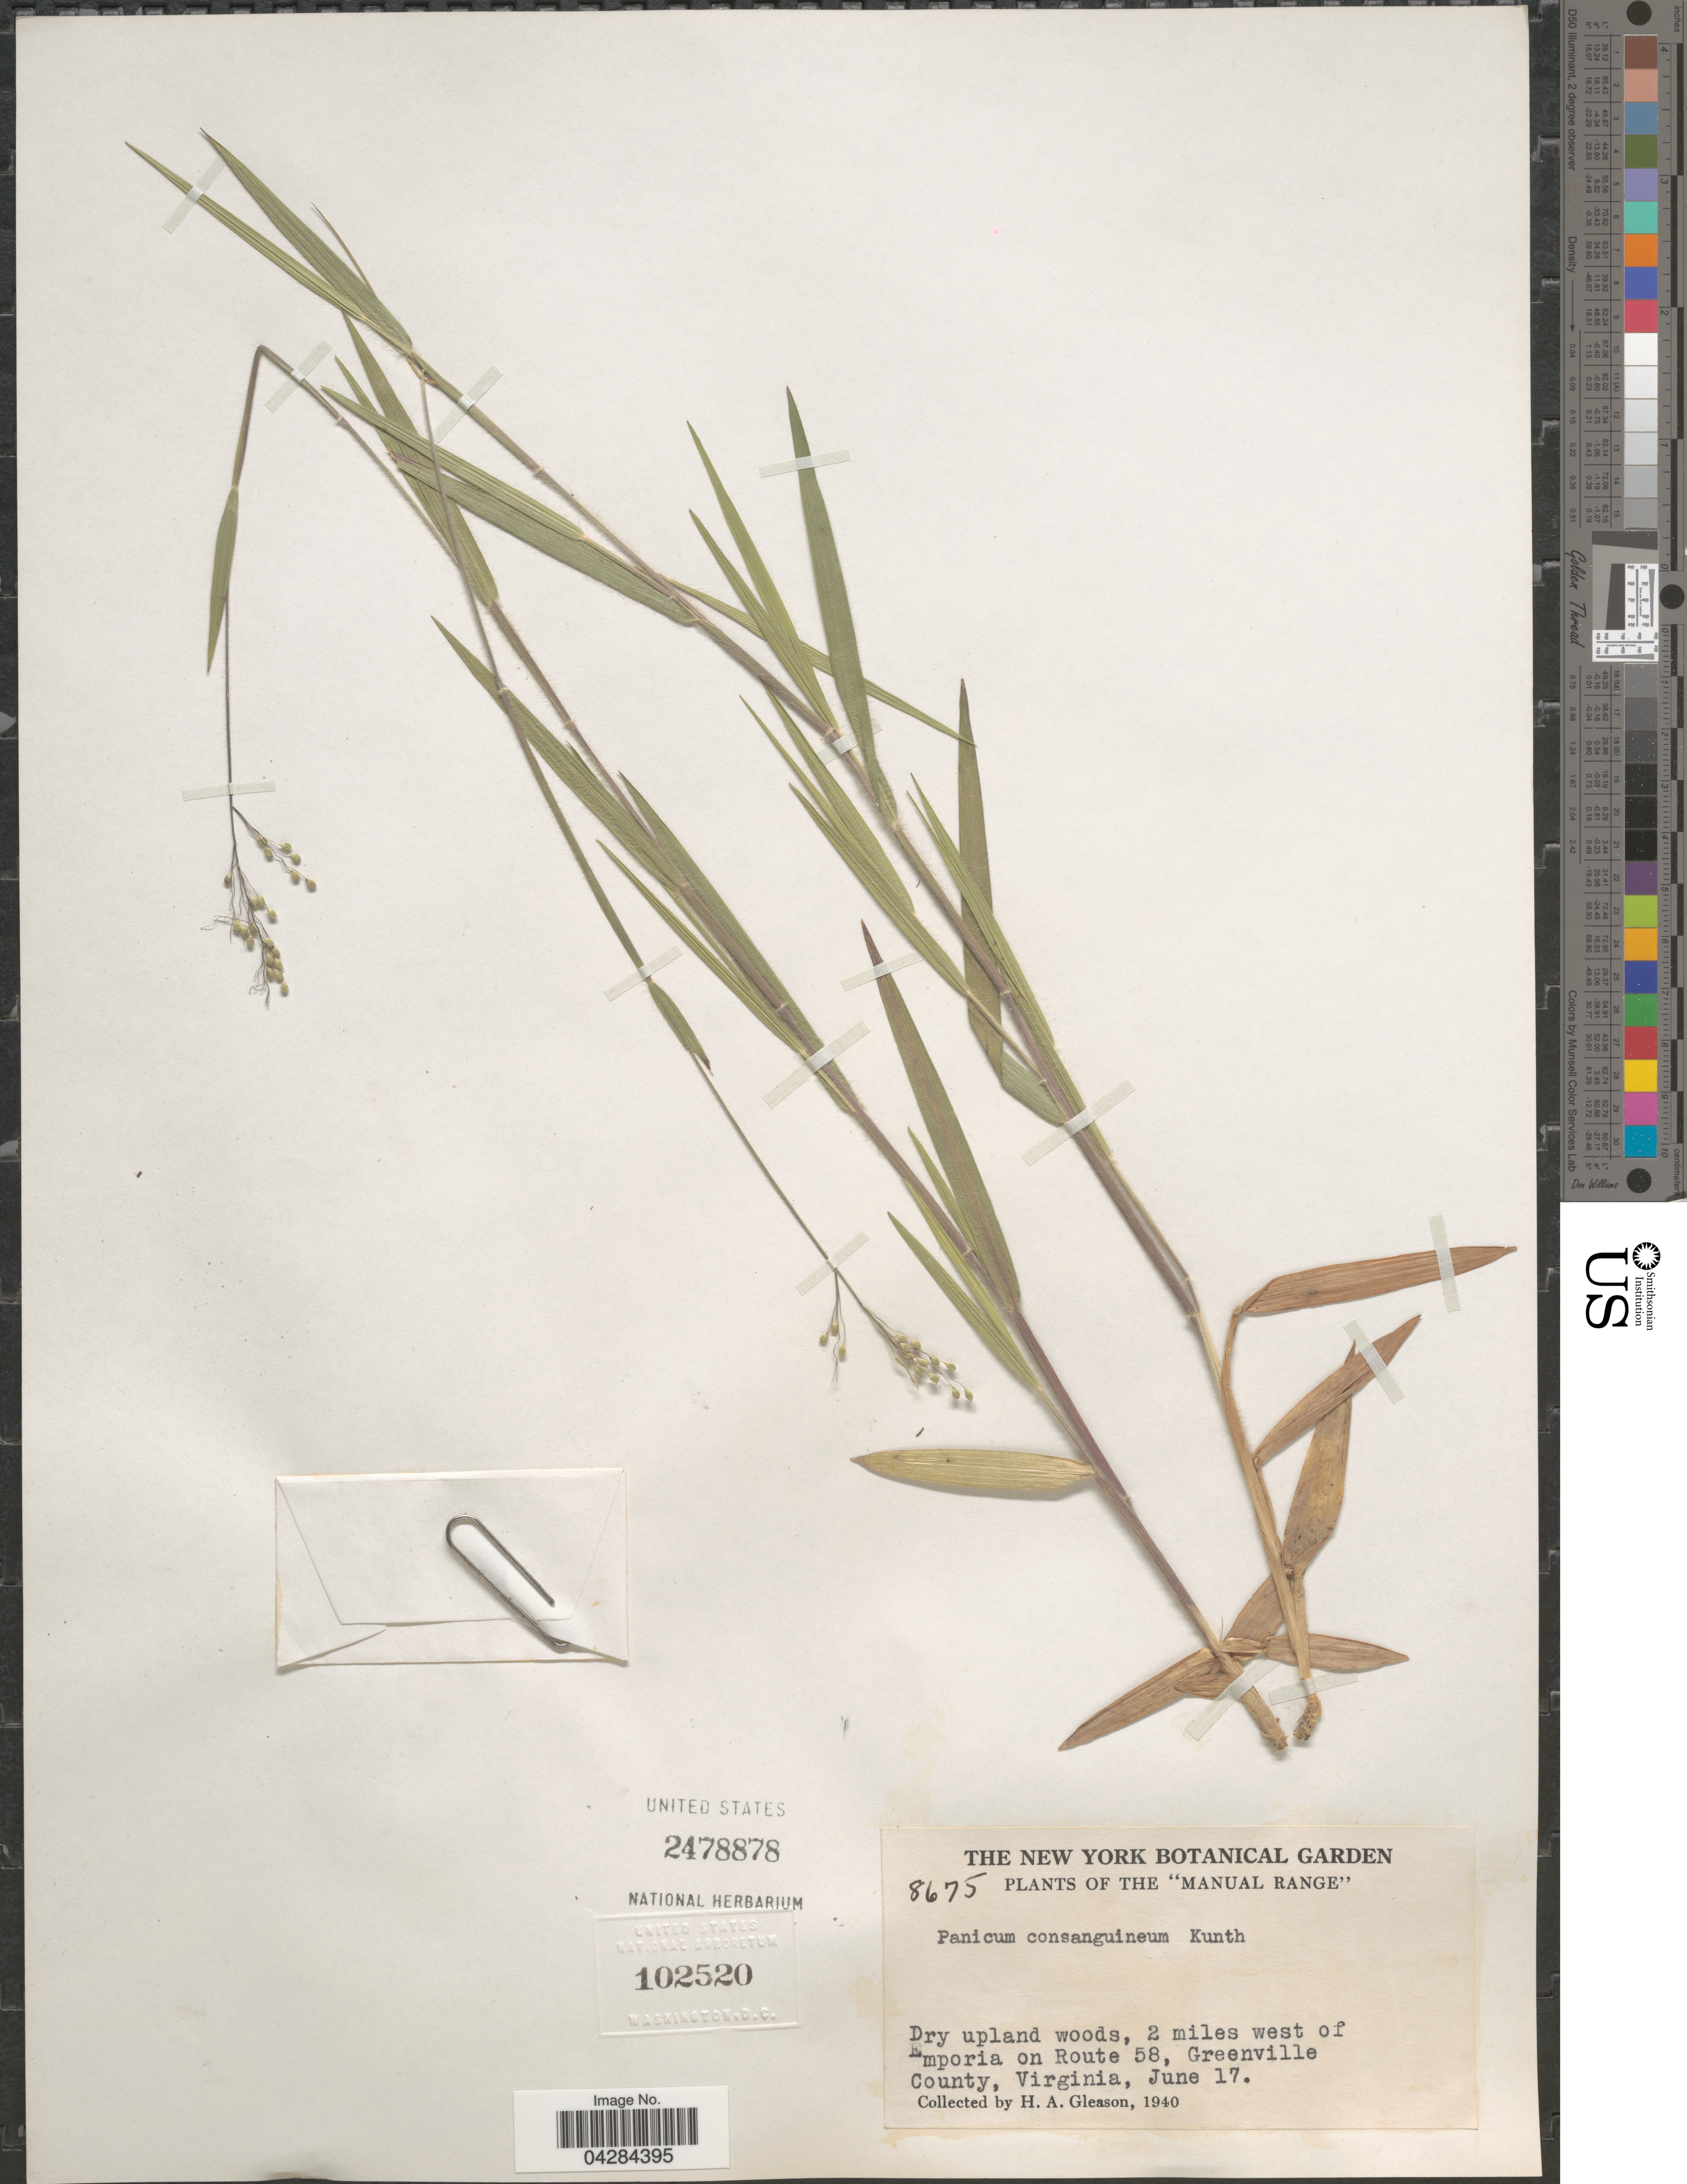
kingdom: Plantae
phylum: Tracheophyta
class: Liliopsida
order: Poales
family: Poaceae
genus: Dichanthelium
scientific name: Dichanthelium ovale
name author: (Elliott) Gould & C.A. Clark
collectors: H. A. Gleason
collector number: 8675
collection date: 1940-06-17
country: United States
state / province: Virginia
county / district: Greensville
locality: The "Manual Range". Dry upland woods, 2 miles west of Emporia on Route 58, Greenville County.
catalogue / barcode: US 2478878